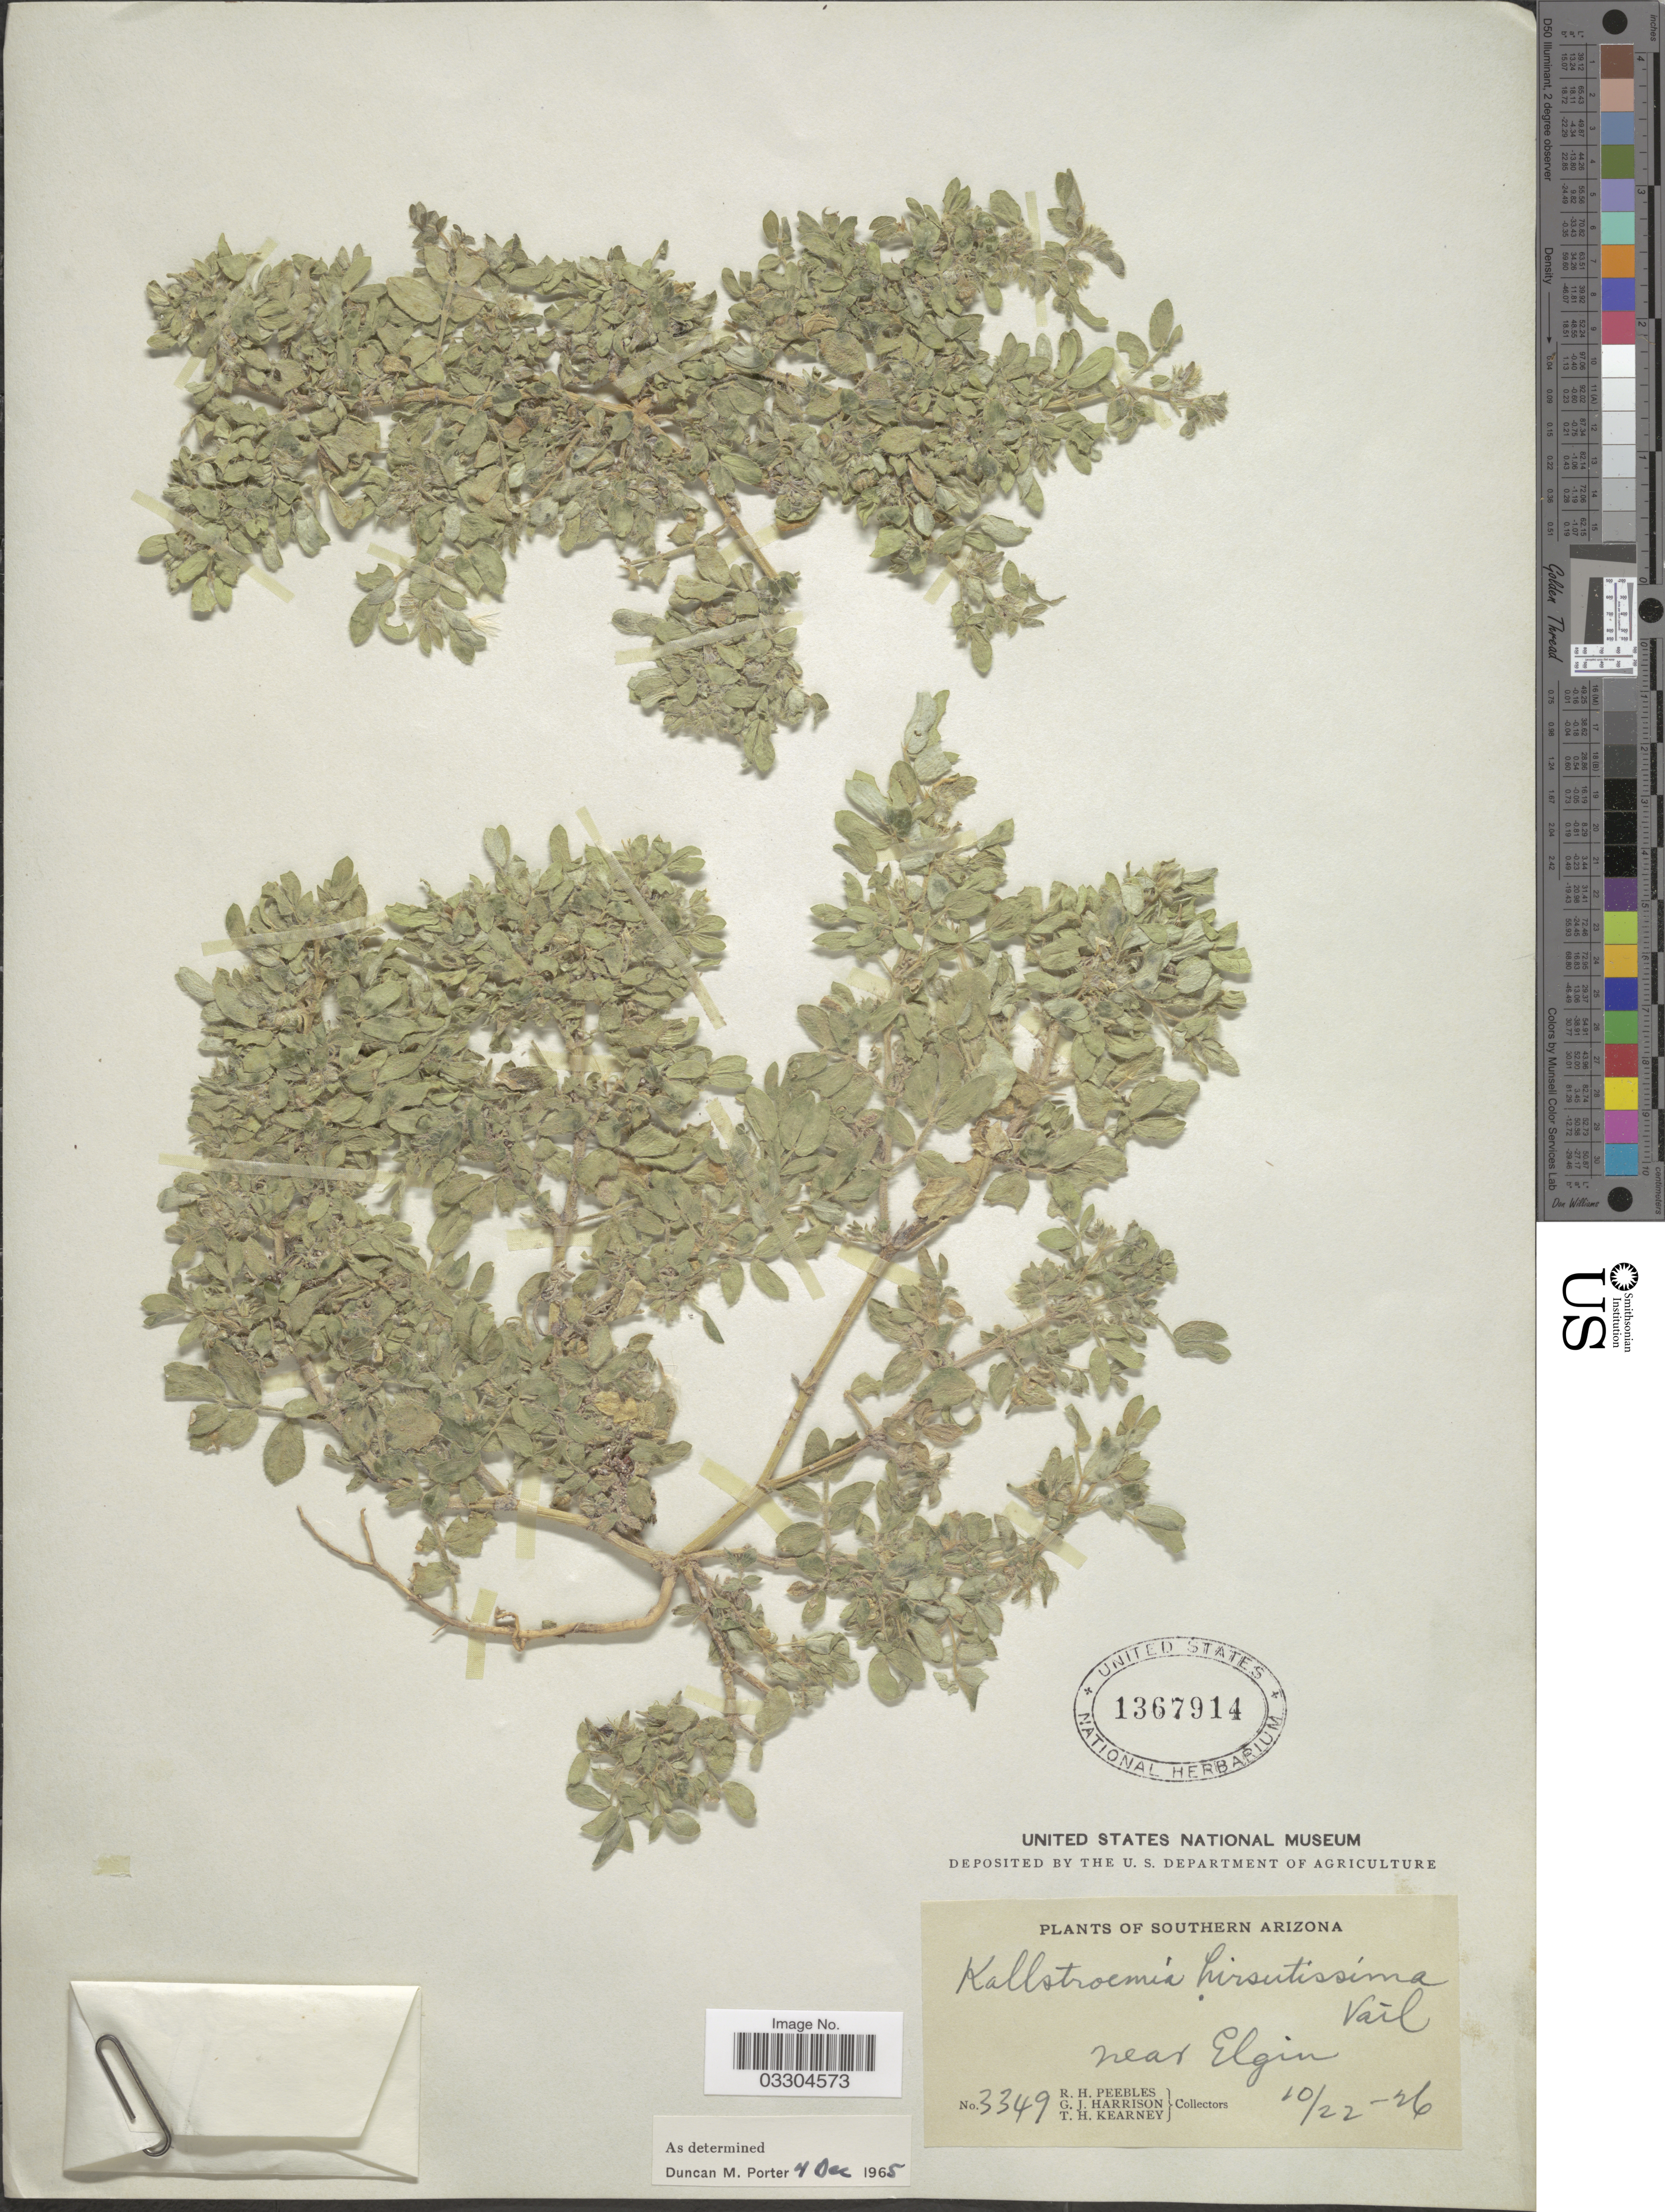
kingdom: Plantae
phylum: Tracheophyta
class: Magnoliopsida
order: Zygophyllales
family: Zygophyllaceae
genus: Kallstroemia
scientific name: Kallstroemia hirsutissima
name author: Vail in Small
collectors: R. H. Peebles, G. J. Harrison & T. H. Kearney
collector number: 3349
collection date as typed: Transcribed d/m/y: 22/10/26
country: United States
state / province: Arizona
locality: Southern Arizona near Elgin.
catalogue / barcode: US 1367914